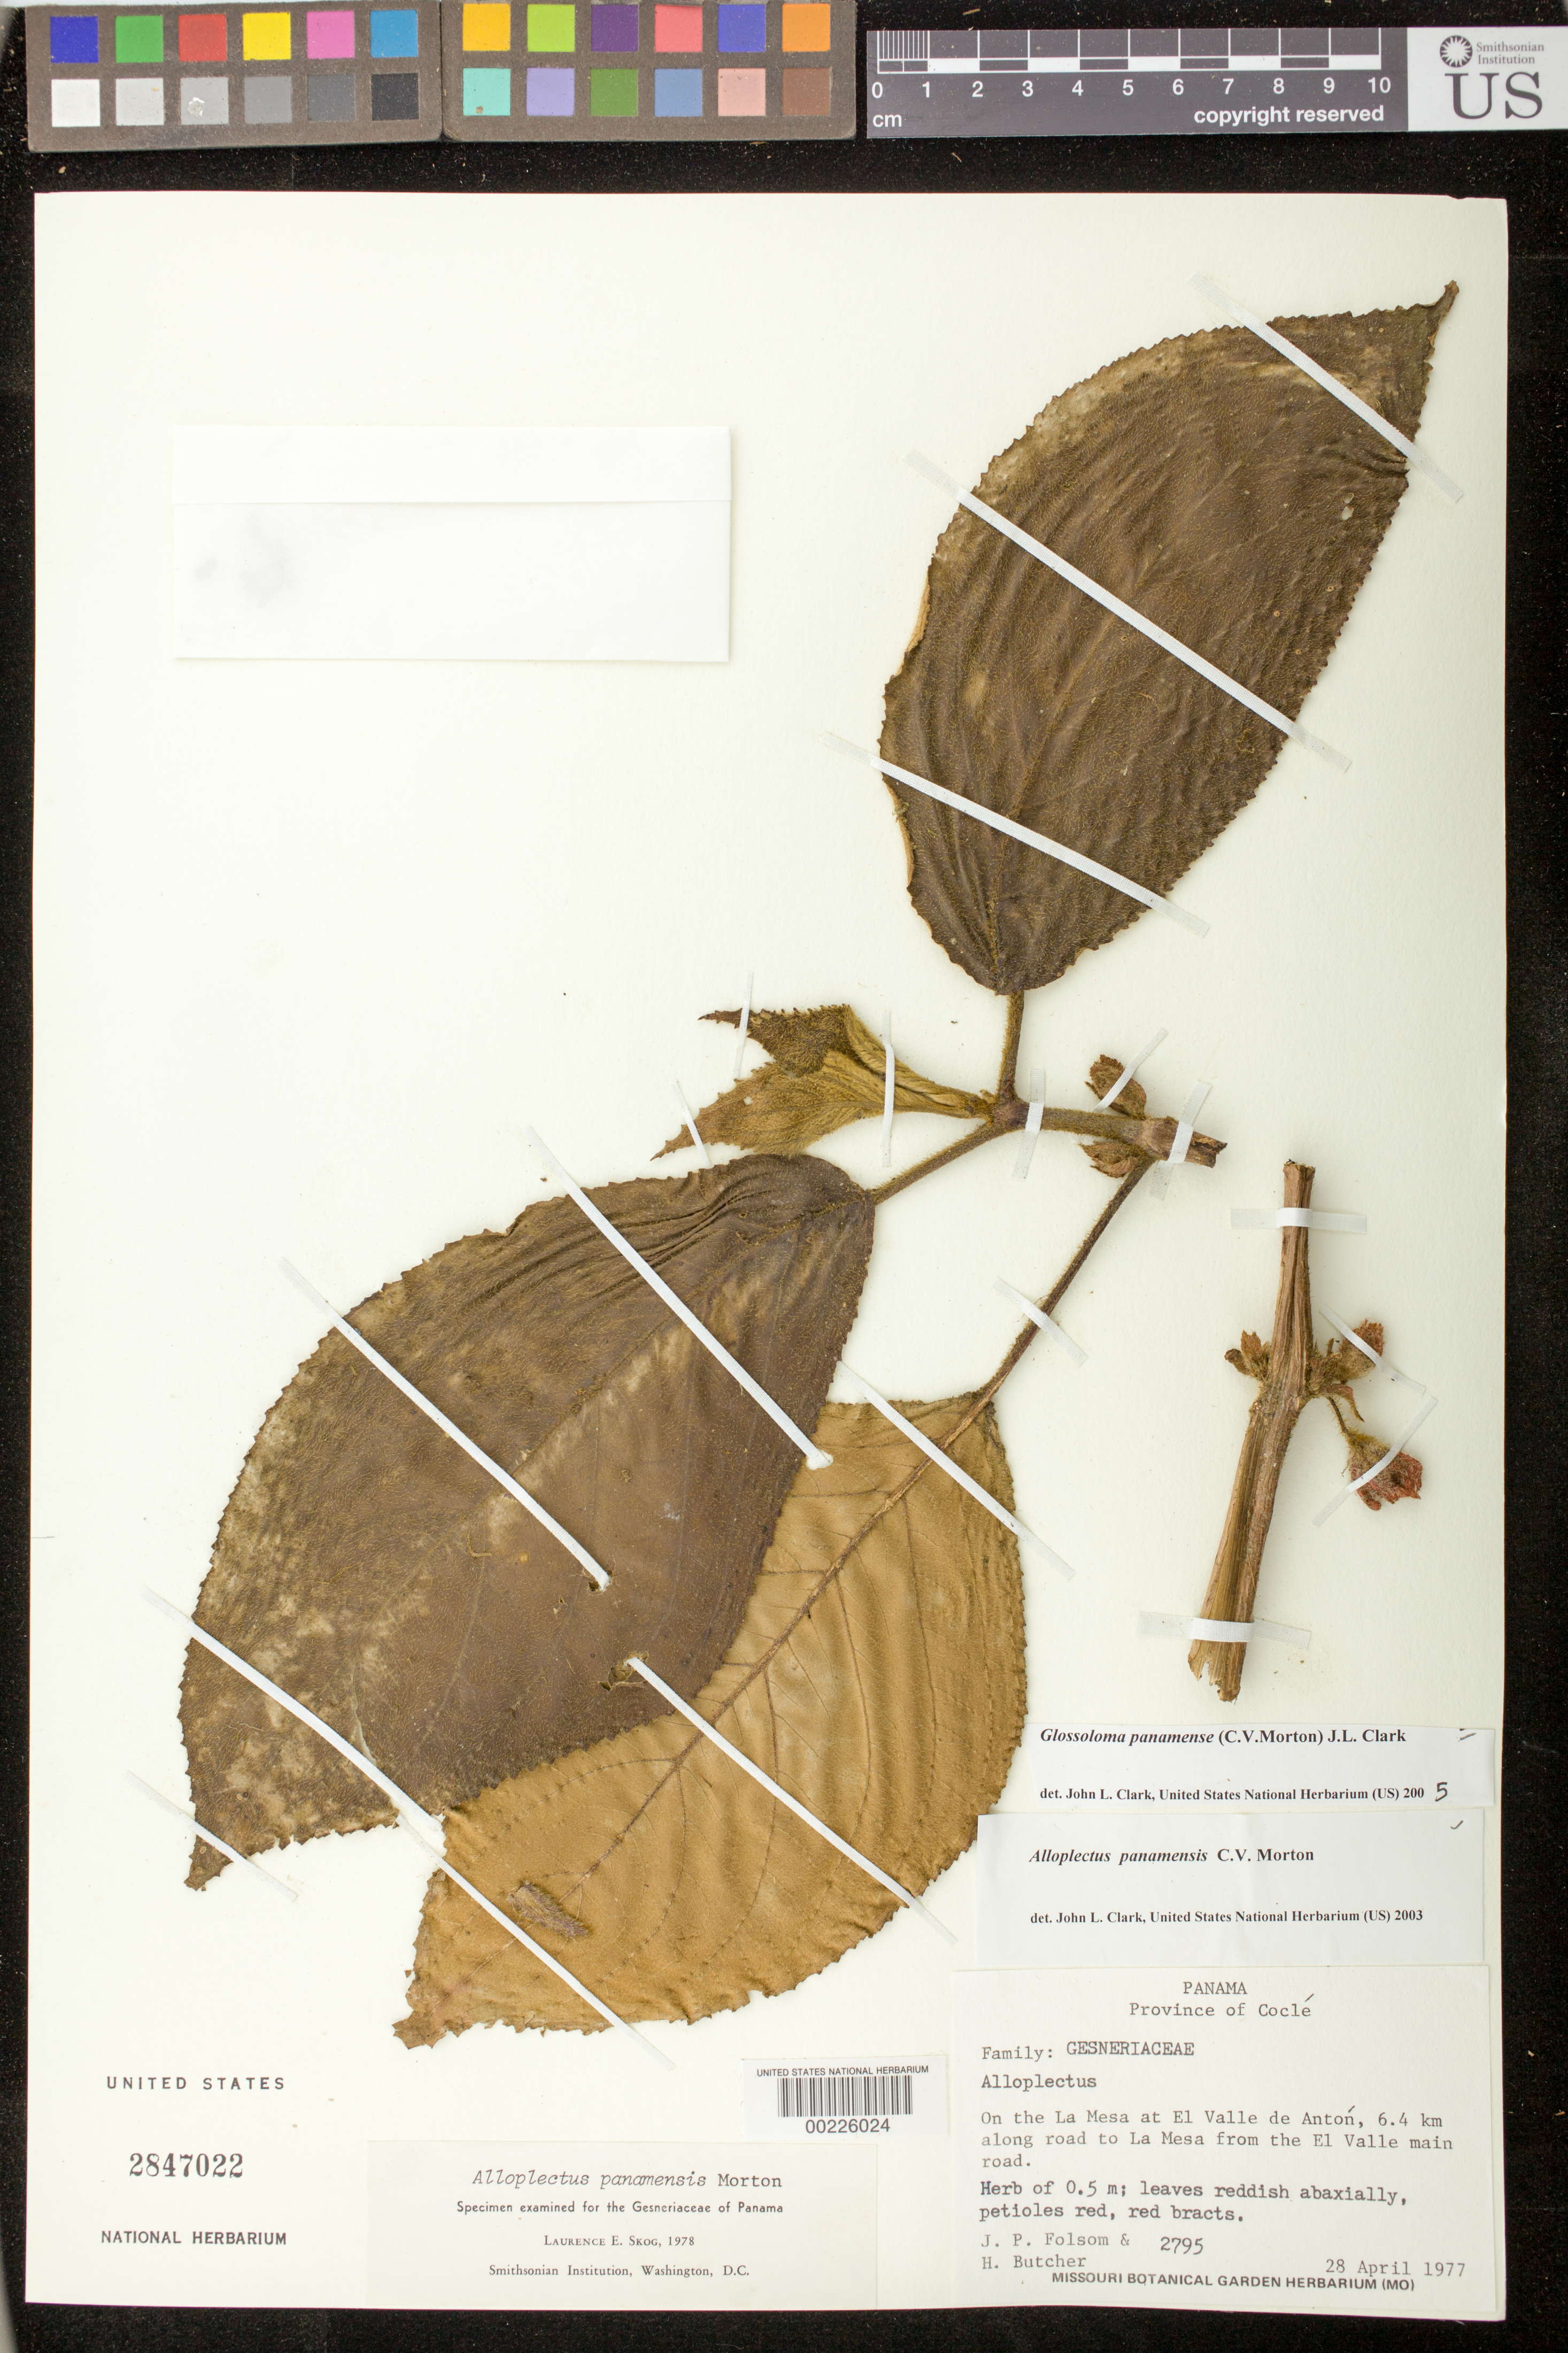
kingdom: Plantae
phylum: Tracheophyta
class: Magnoliopsida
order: Lamiales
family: Gesneriaceae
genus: Glossoloma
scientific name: Glossoloma panamense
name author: (C.V. Morton) J.L. Clark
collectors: J. P. Folsom & H. Butcher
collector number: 2795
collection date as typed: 28 Apr 1977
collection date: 1977-04-28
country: Panama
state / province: Coclé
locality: On the La Mesa at El Valle de Anton, 6.4 km along road to La Mesa from the El Valle main road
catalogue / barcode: US 2847022